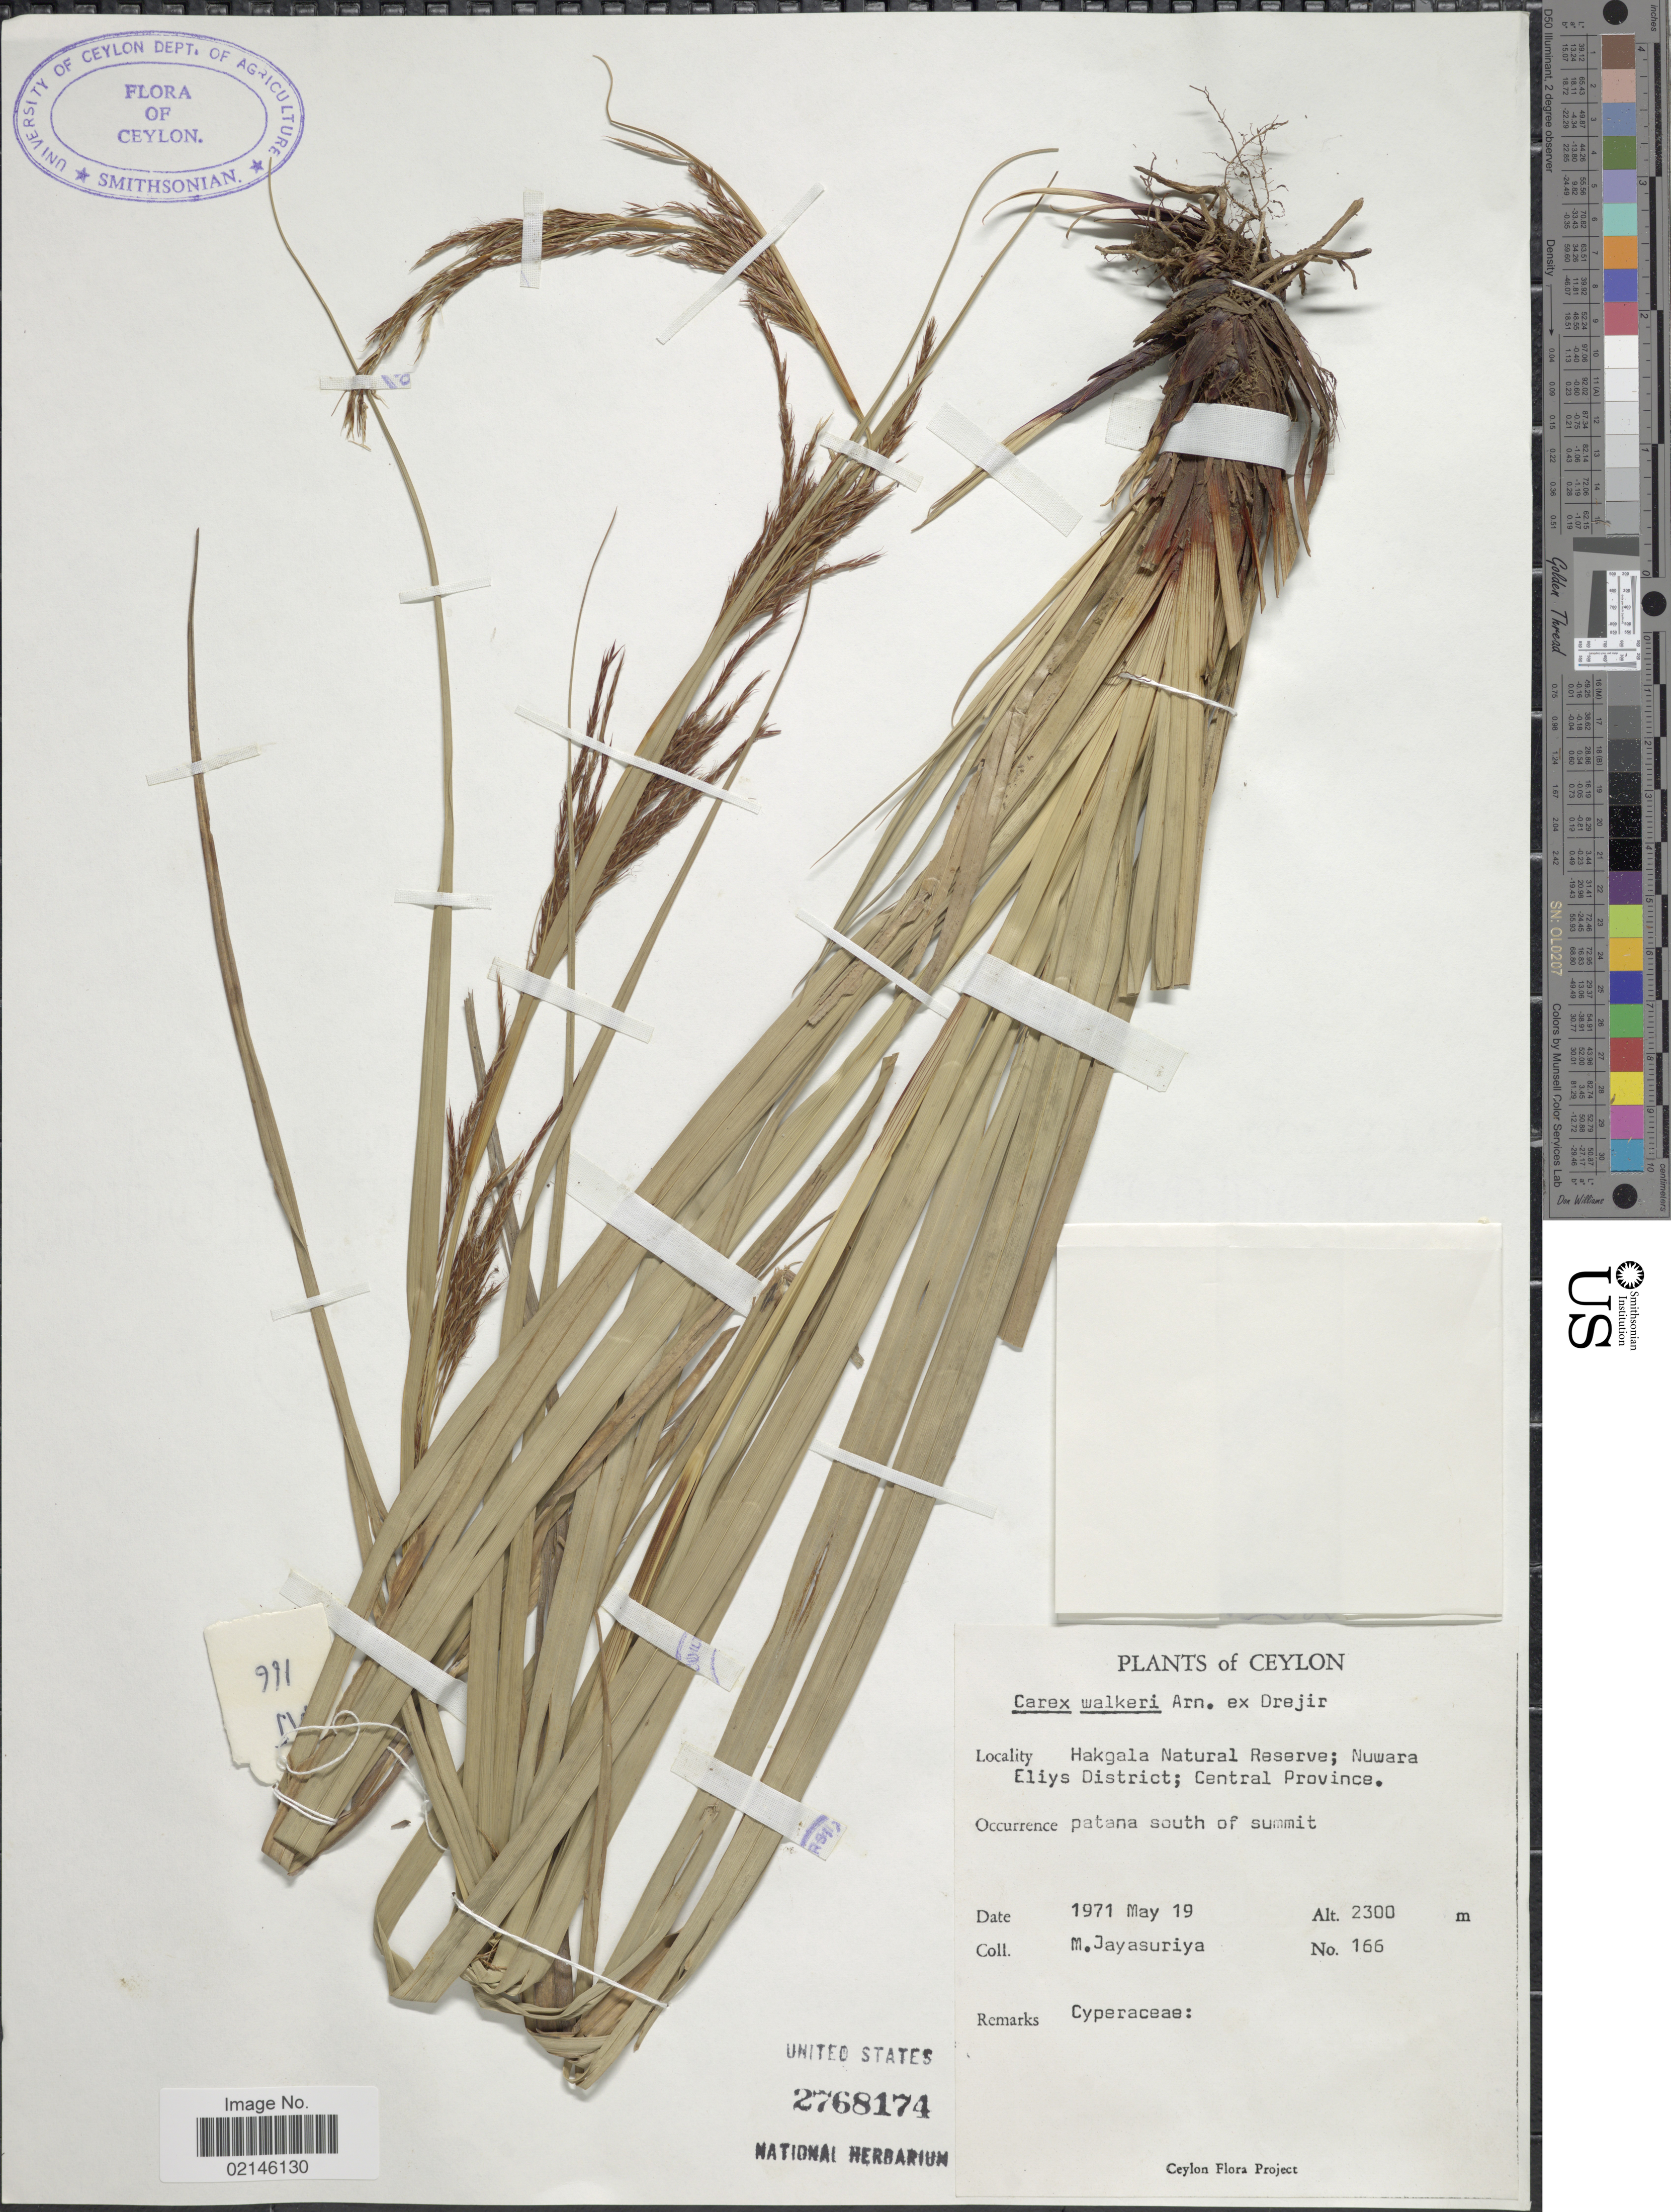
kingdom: Plantae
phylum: Tracheophyta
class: Liliopsida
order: Poales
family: Cyperaceae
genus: Carex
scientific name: Carex walkeri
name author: Arn. ex Boott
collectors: A. H. Jayasuriya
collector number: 166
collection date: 1971-05-19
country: Sri Lanka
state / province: Central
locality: Ceylon. Hakgala Natural Reserve; Nuwara Eliys District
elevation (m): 2300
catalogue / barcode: US 2768174